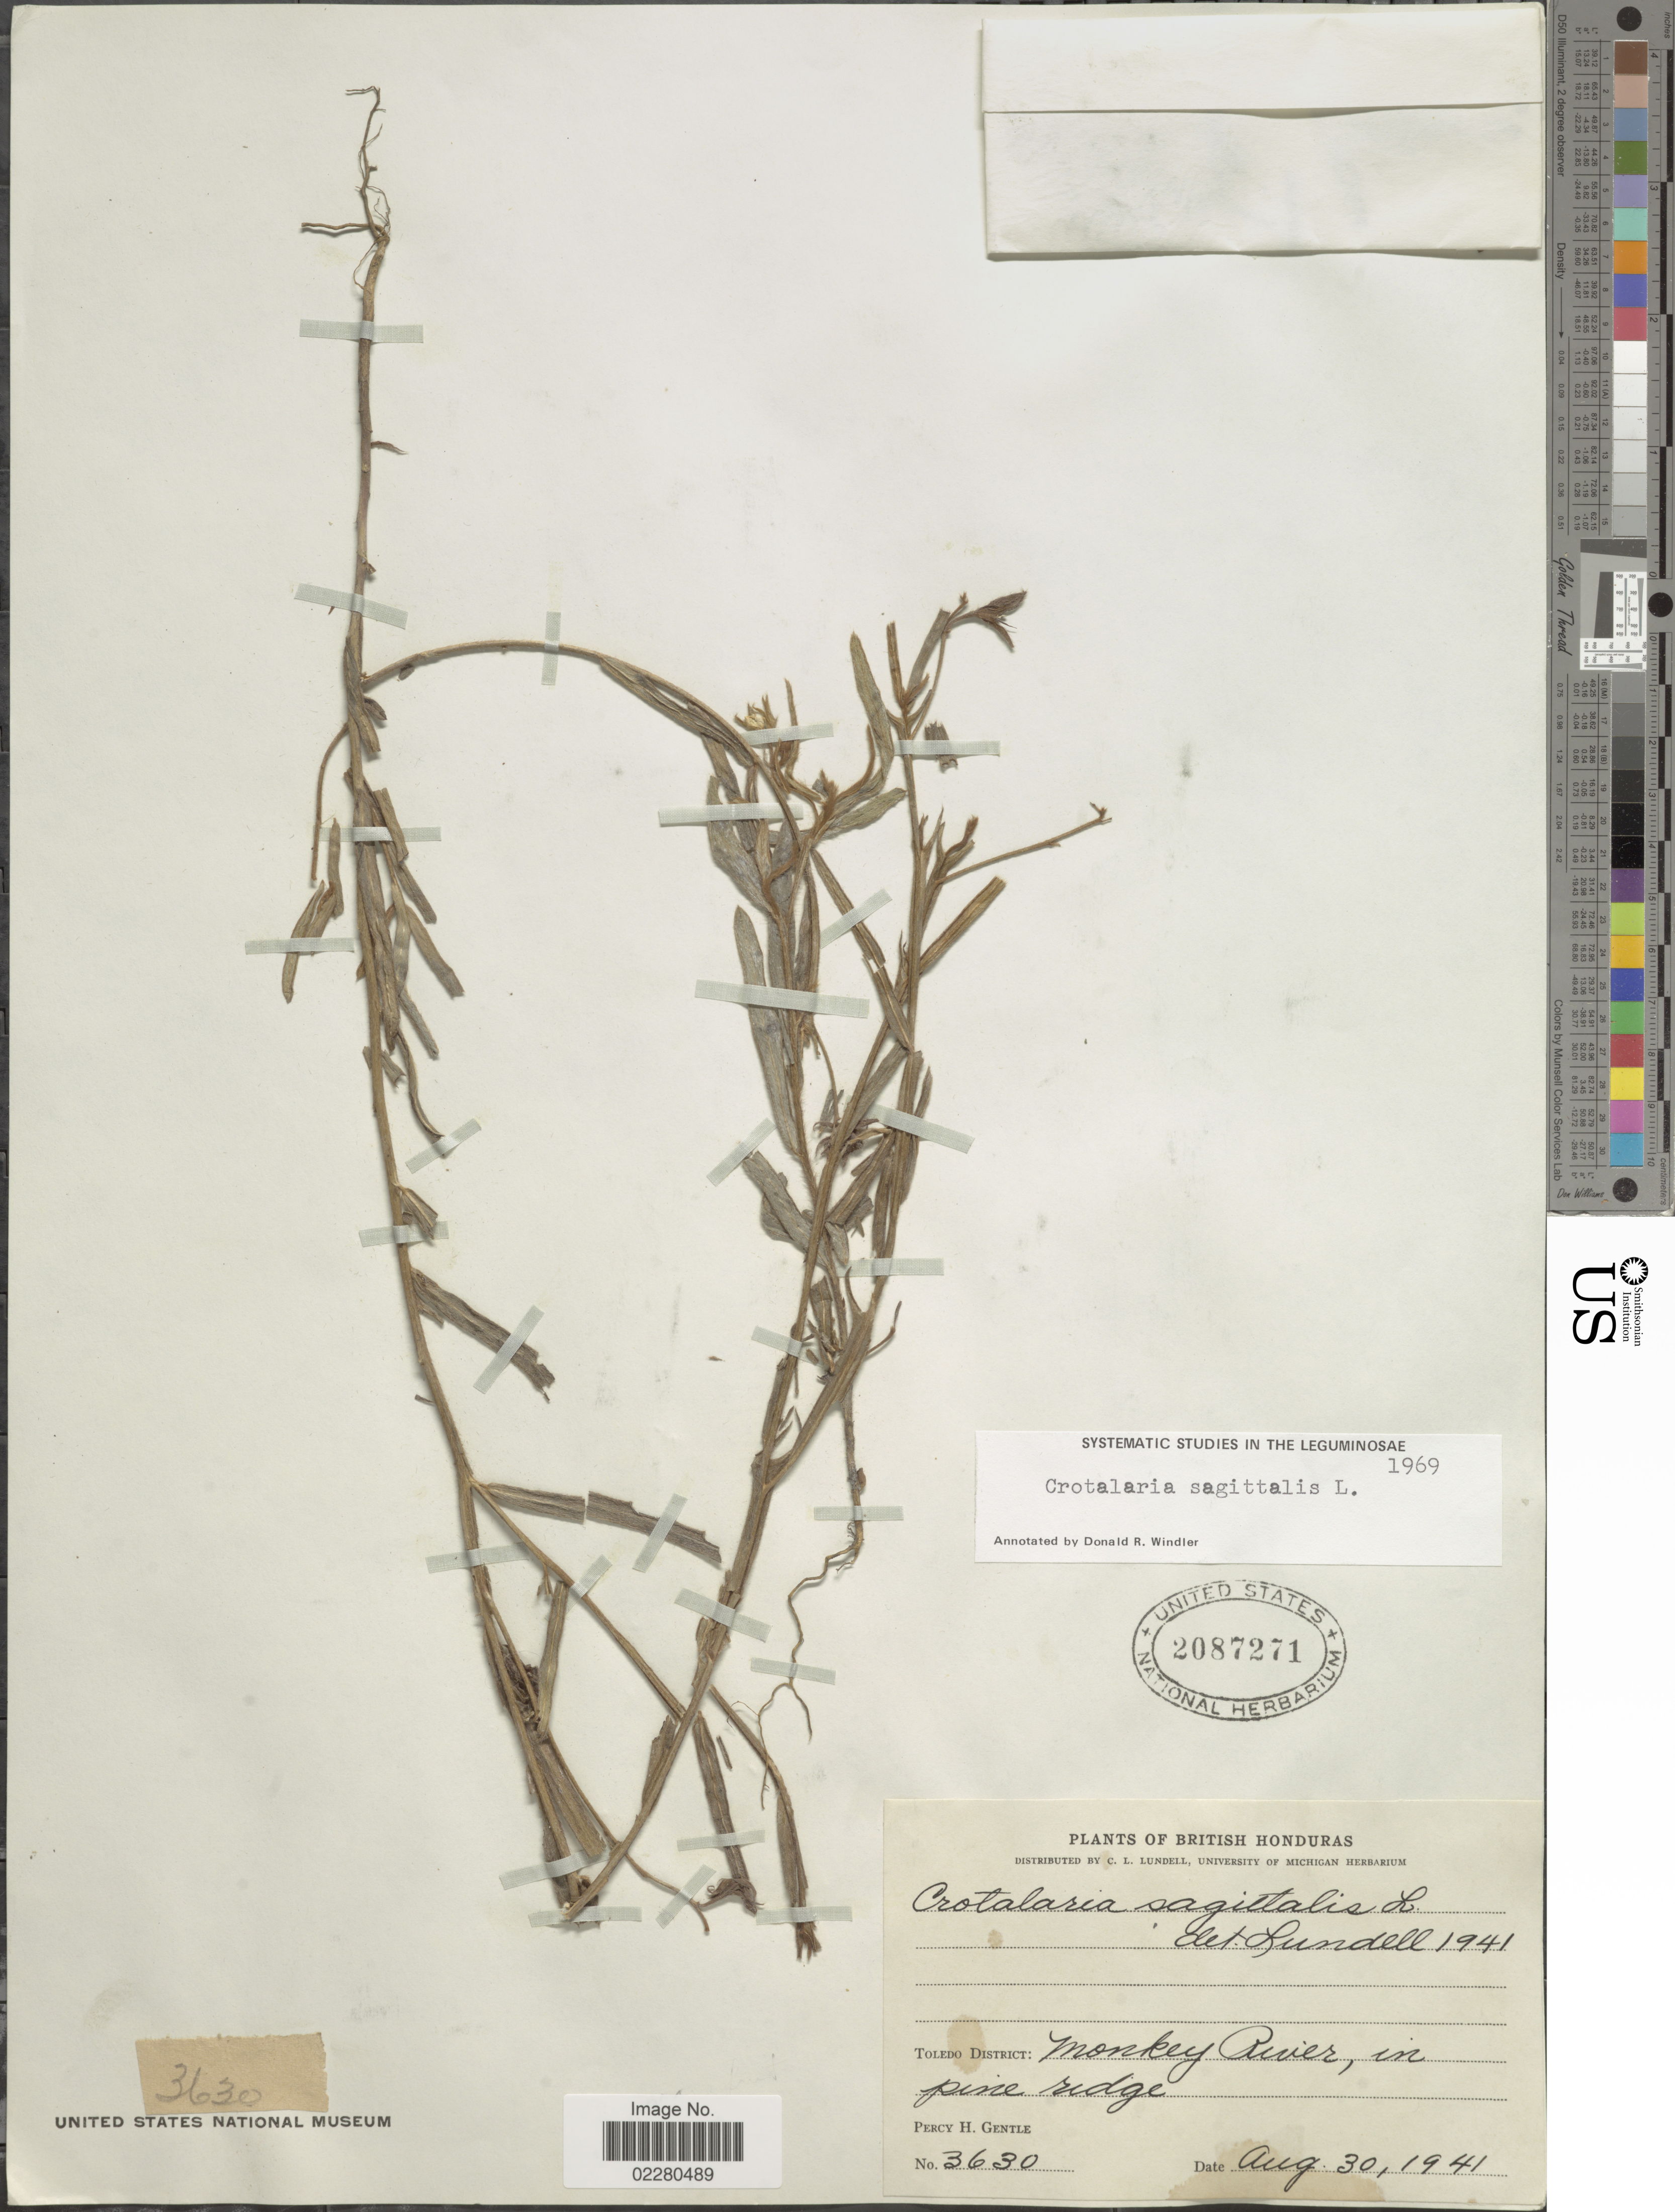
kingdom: Plantae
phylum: Tracheophyta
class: Magnoliopsida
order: Fabales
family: Fabaceae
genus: Crotalaria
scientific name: Crotalaria sagittalis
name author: L.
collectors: P. H. Gentle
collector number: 3630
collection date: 1941-08-30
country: Belize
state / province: Toledo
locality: British Honduras. Toledo District: Monkey River, in pine ridge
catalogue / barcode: US 2087271